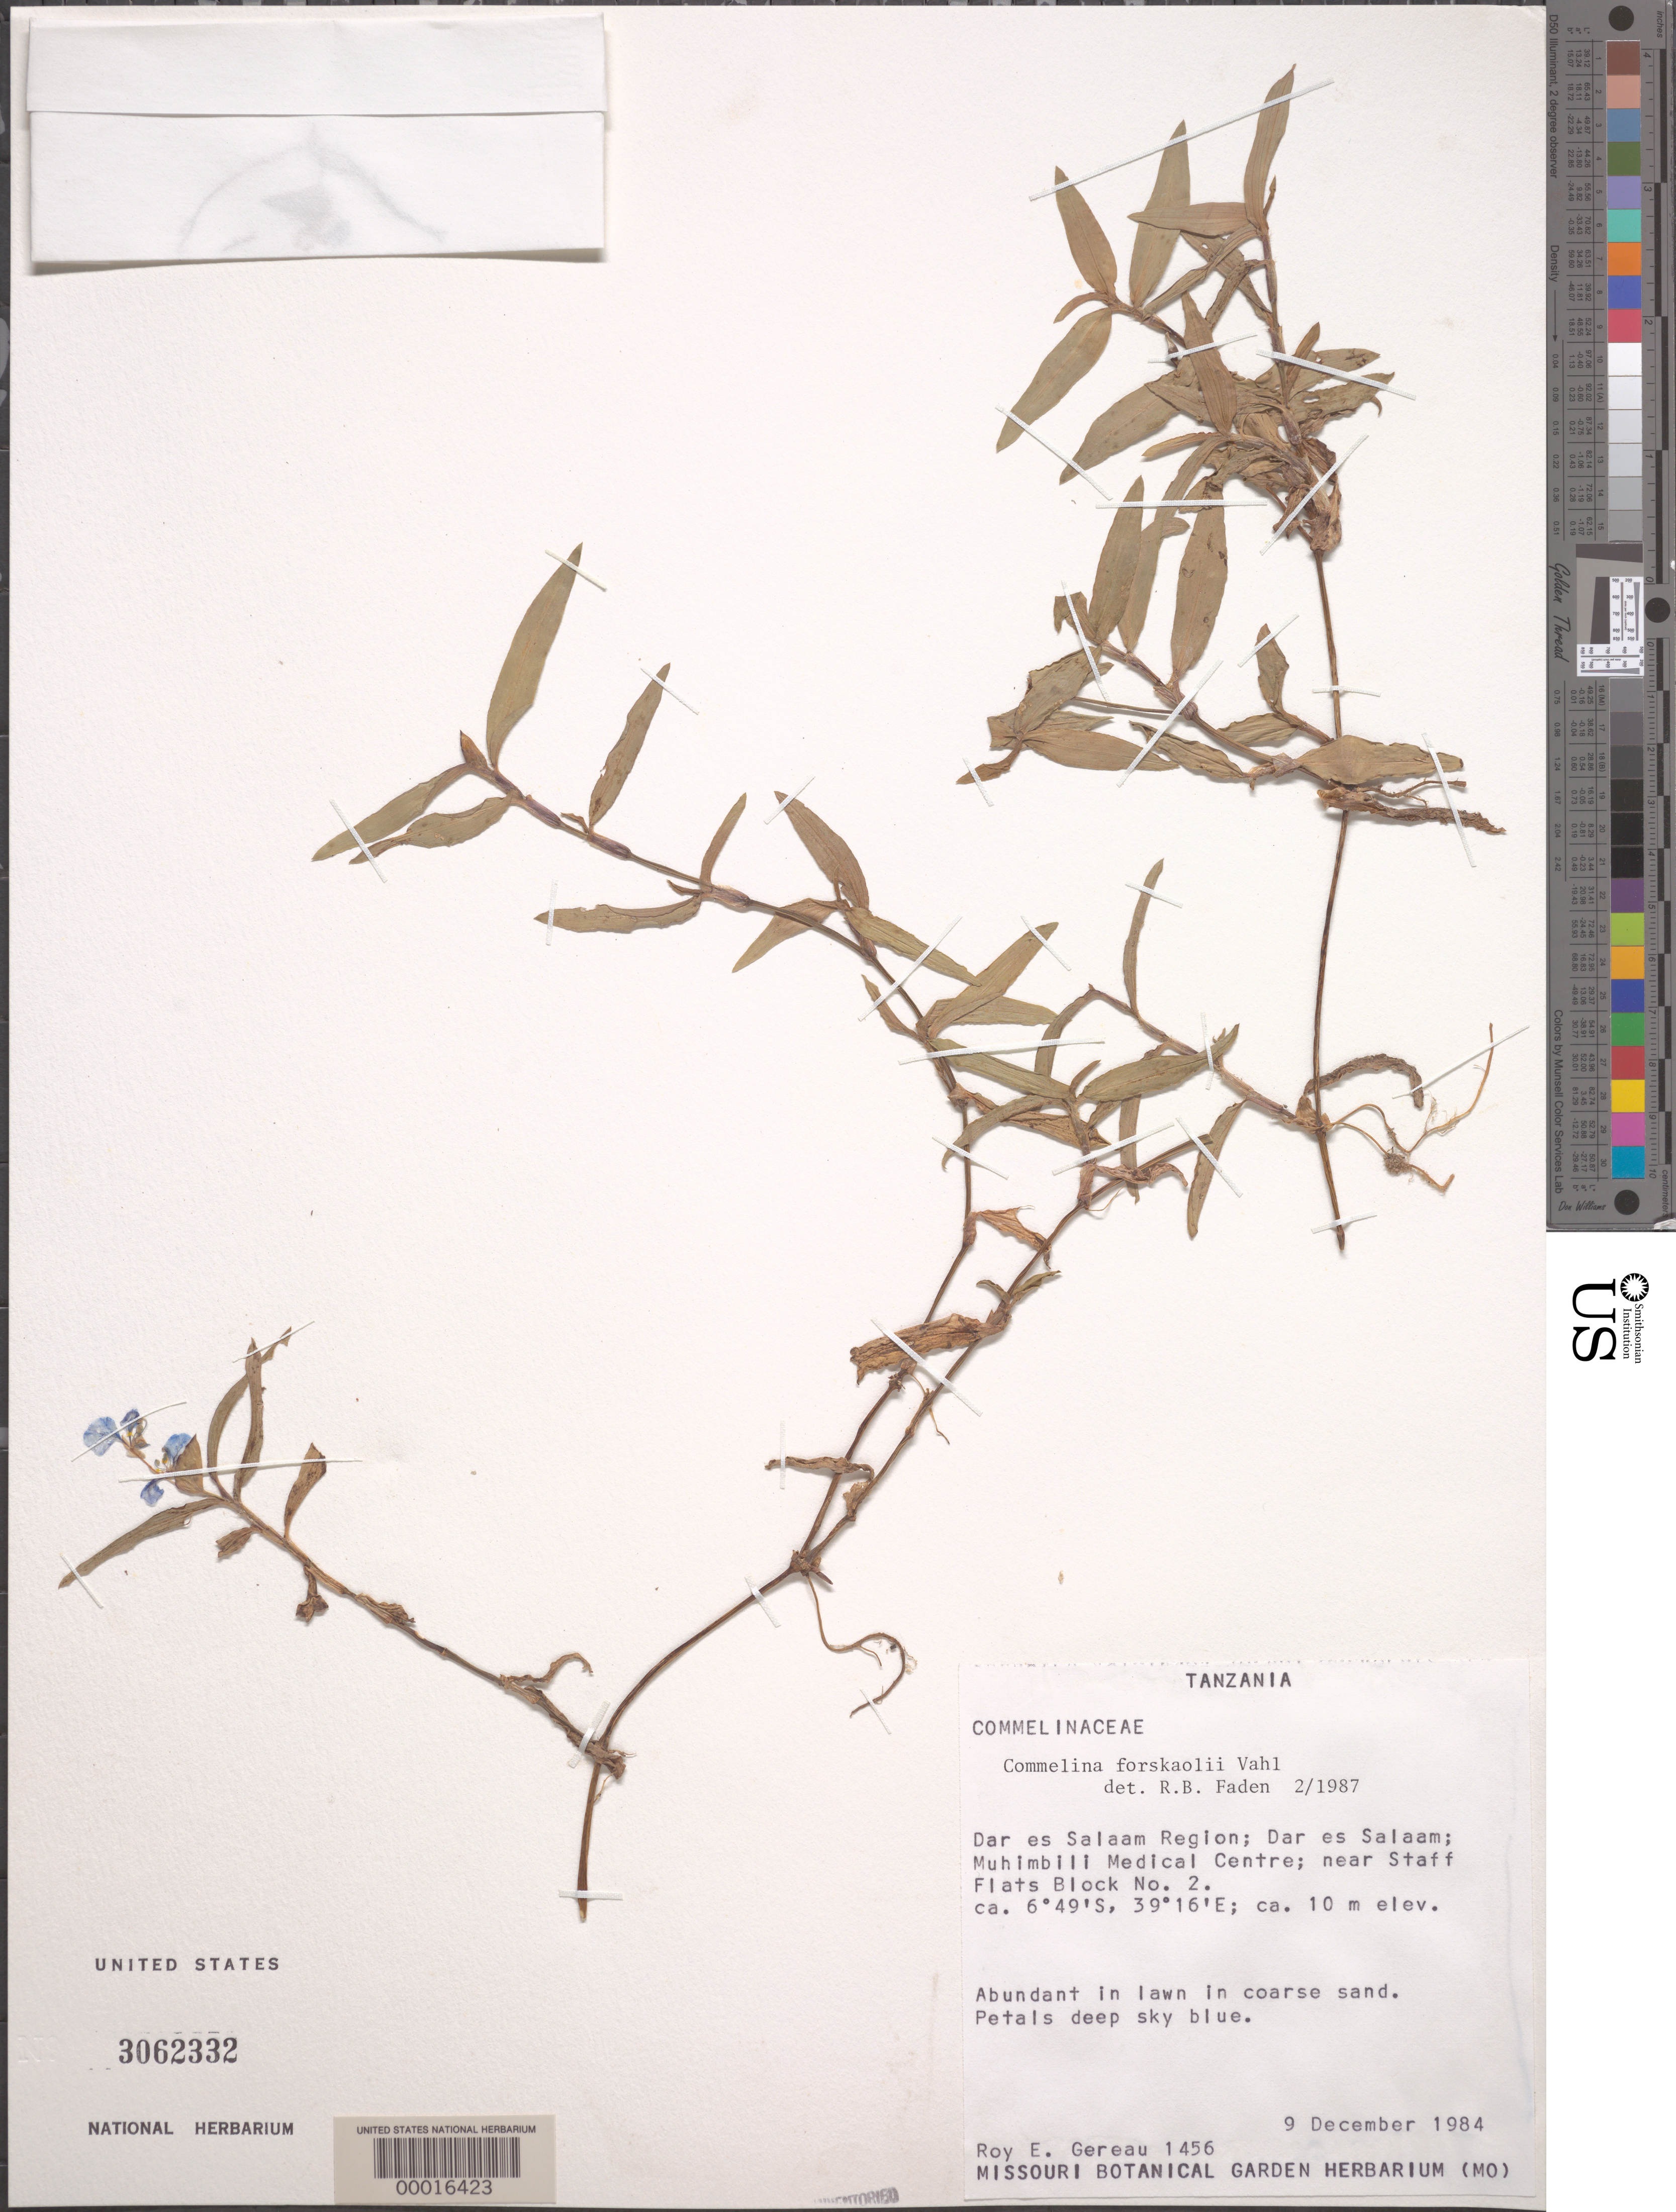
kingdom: Plantae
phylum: Tracheophyta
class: Liliopsida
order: Commelinales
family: Commelinaceae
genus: Commelina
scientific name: Commelina forskaolii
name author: Vahl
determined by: Faden, Robert B., (US), Smithsonian Institution - National Museum of Natural History (UNITED STATES)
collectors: R. E. Gereau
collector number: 1456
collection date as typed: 09 Dec 1984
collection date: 1984-12-09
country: Tanzania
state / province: Dar Es Salaam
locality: Dar es salaam region, muhimbili medical center near staff flats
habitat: Coarse sand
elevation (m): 10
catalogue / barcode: US 3062332